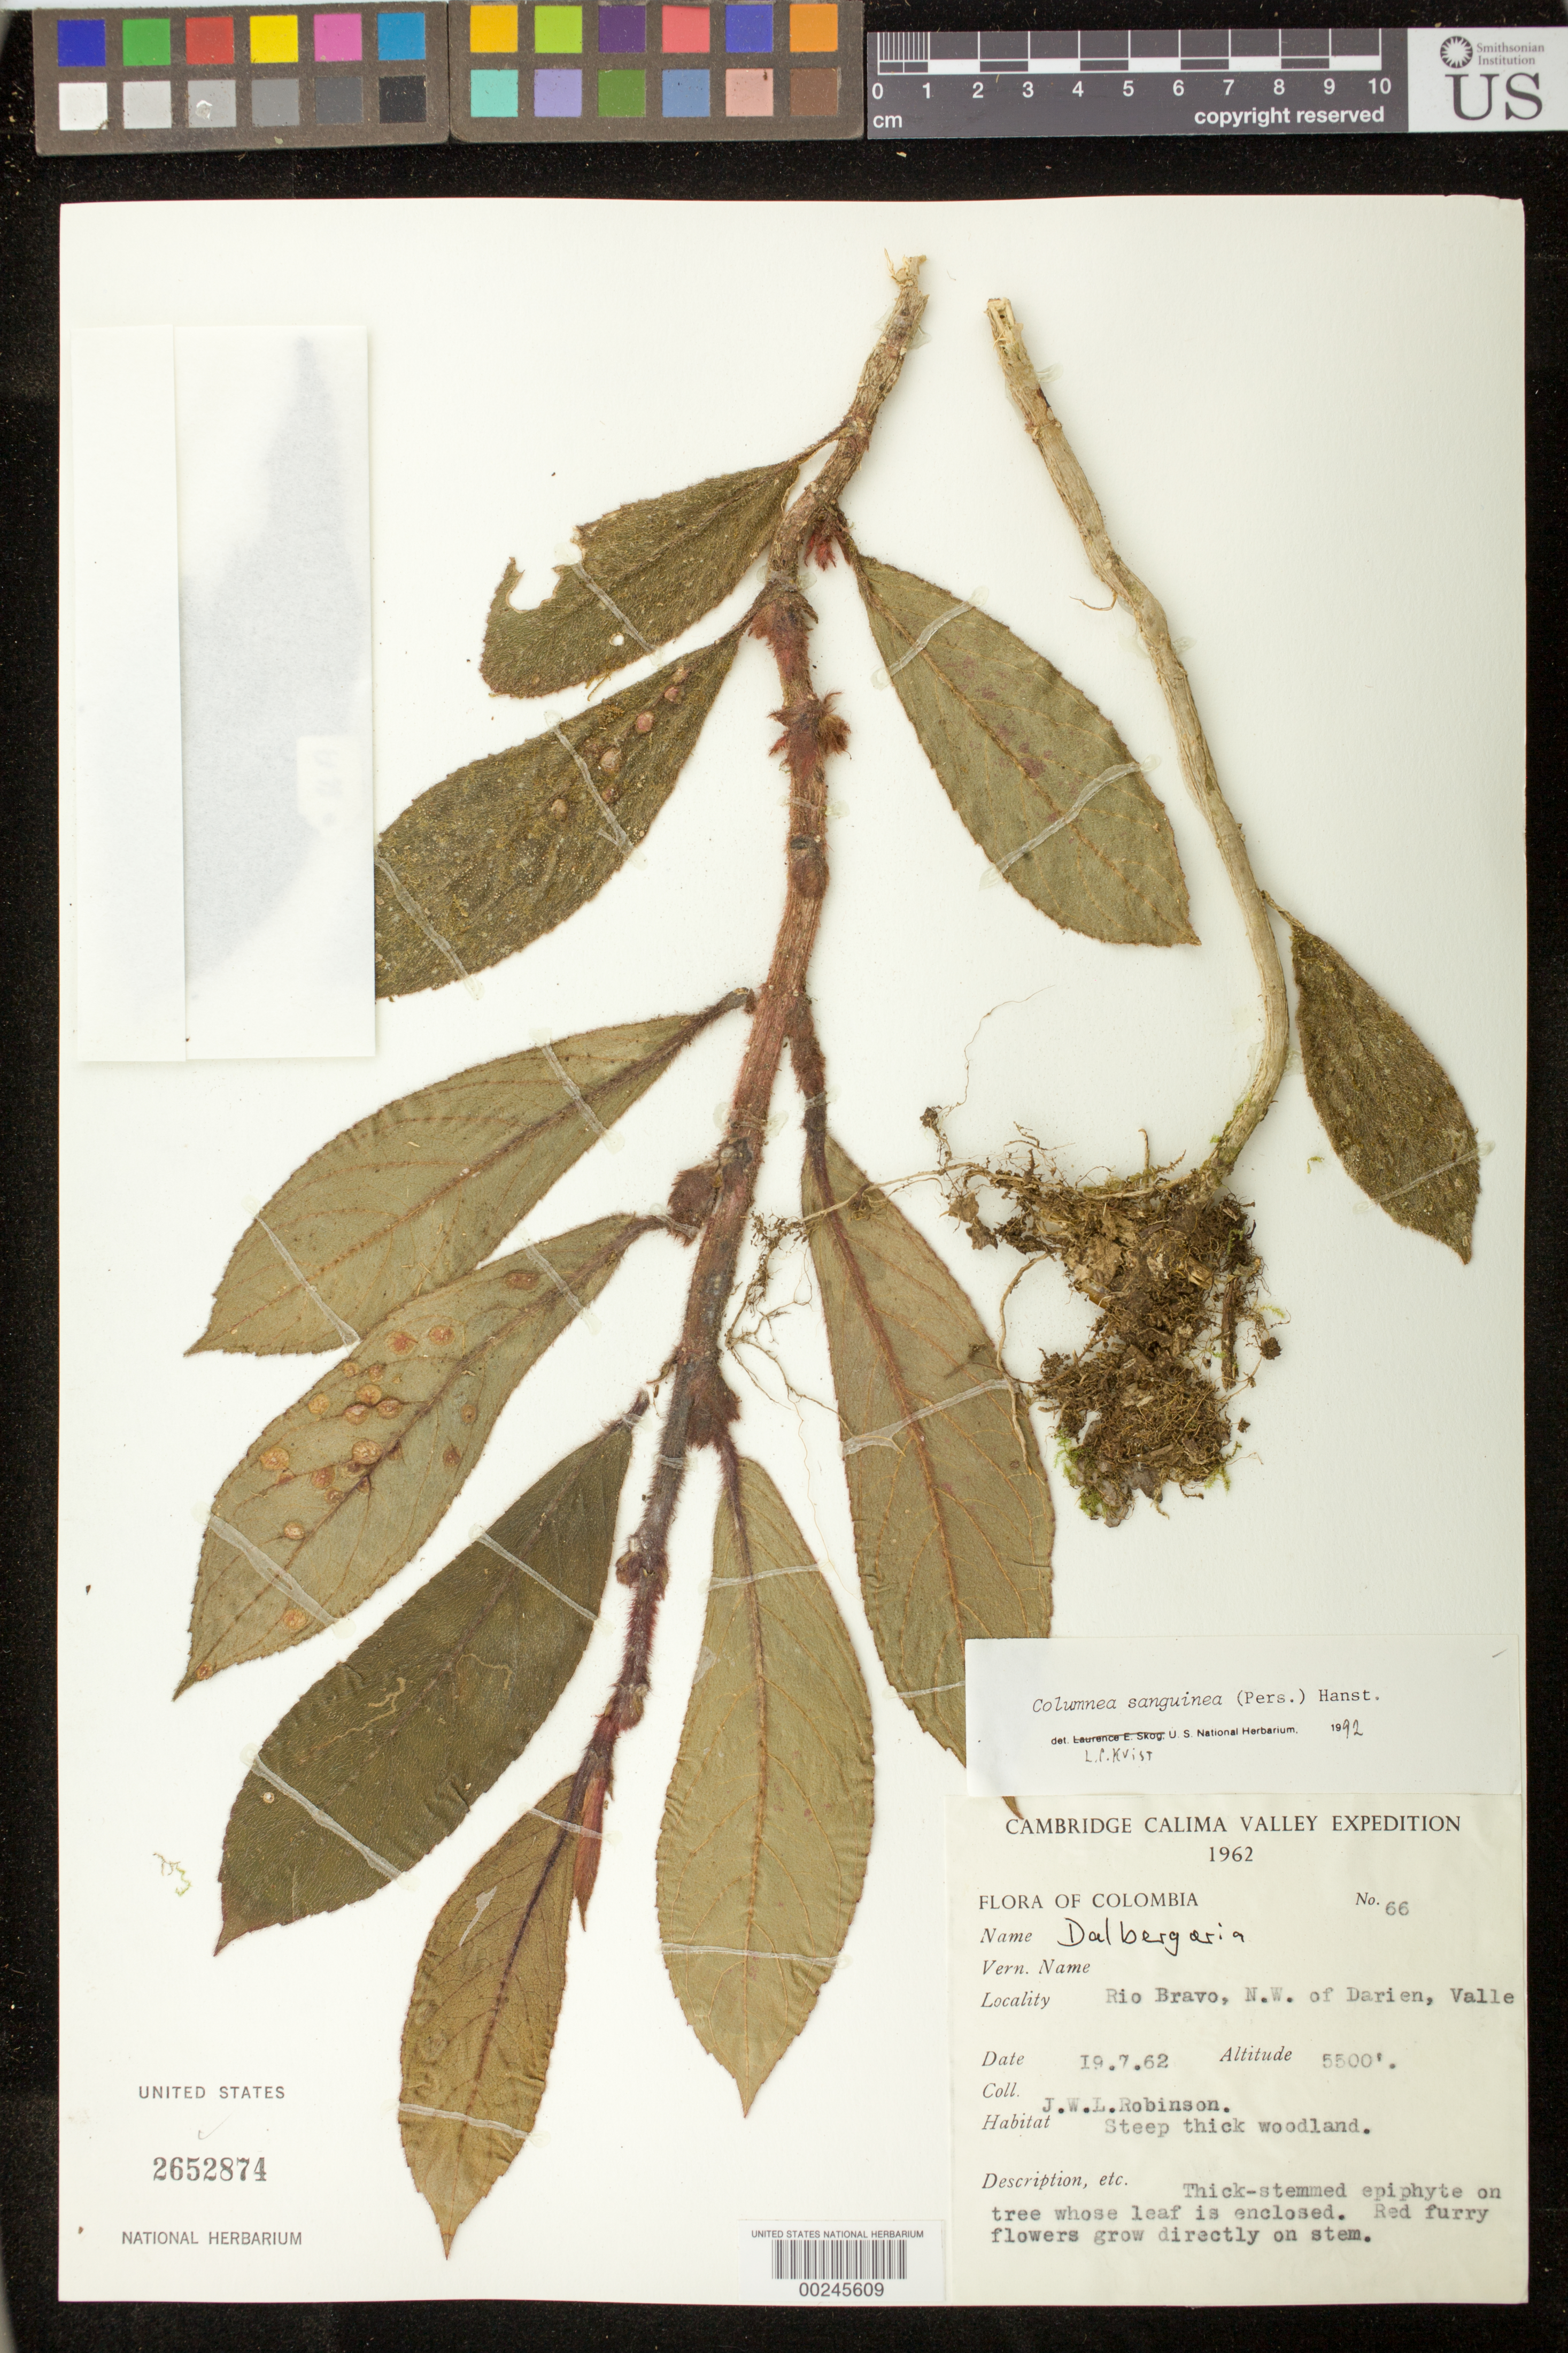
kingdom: Plantae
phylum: Tracheophyta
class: Magnoliopsida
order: Lamiales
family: Gesneriaceae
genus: Columnea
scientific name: Columnea sanguinea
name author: (Pers.) Hanst.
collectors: J. W. Robinson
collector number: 66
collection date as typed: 19 Jul 1962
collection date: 1962-07-19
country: Colombia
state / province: Valle del Cauca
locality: Rio Bravo, NW of Darien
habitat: Steep thick woodland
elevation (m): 1676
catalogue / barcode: US 2652874